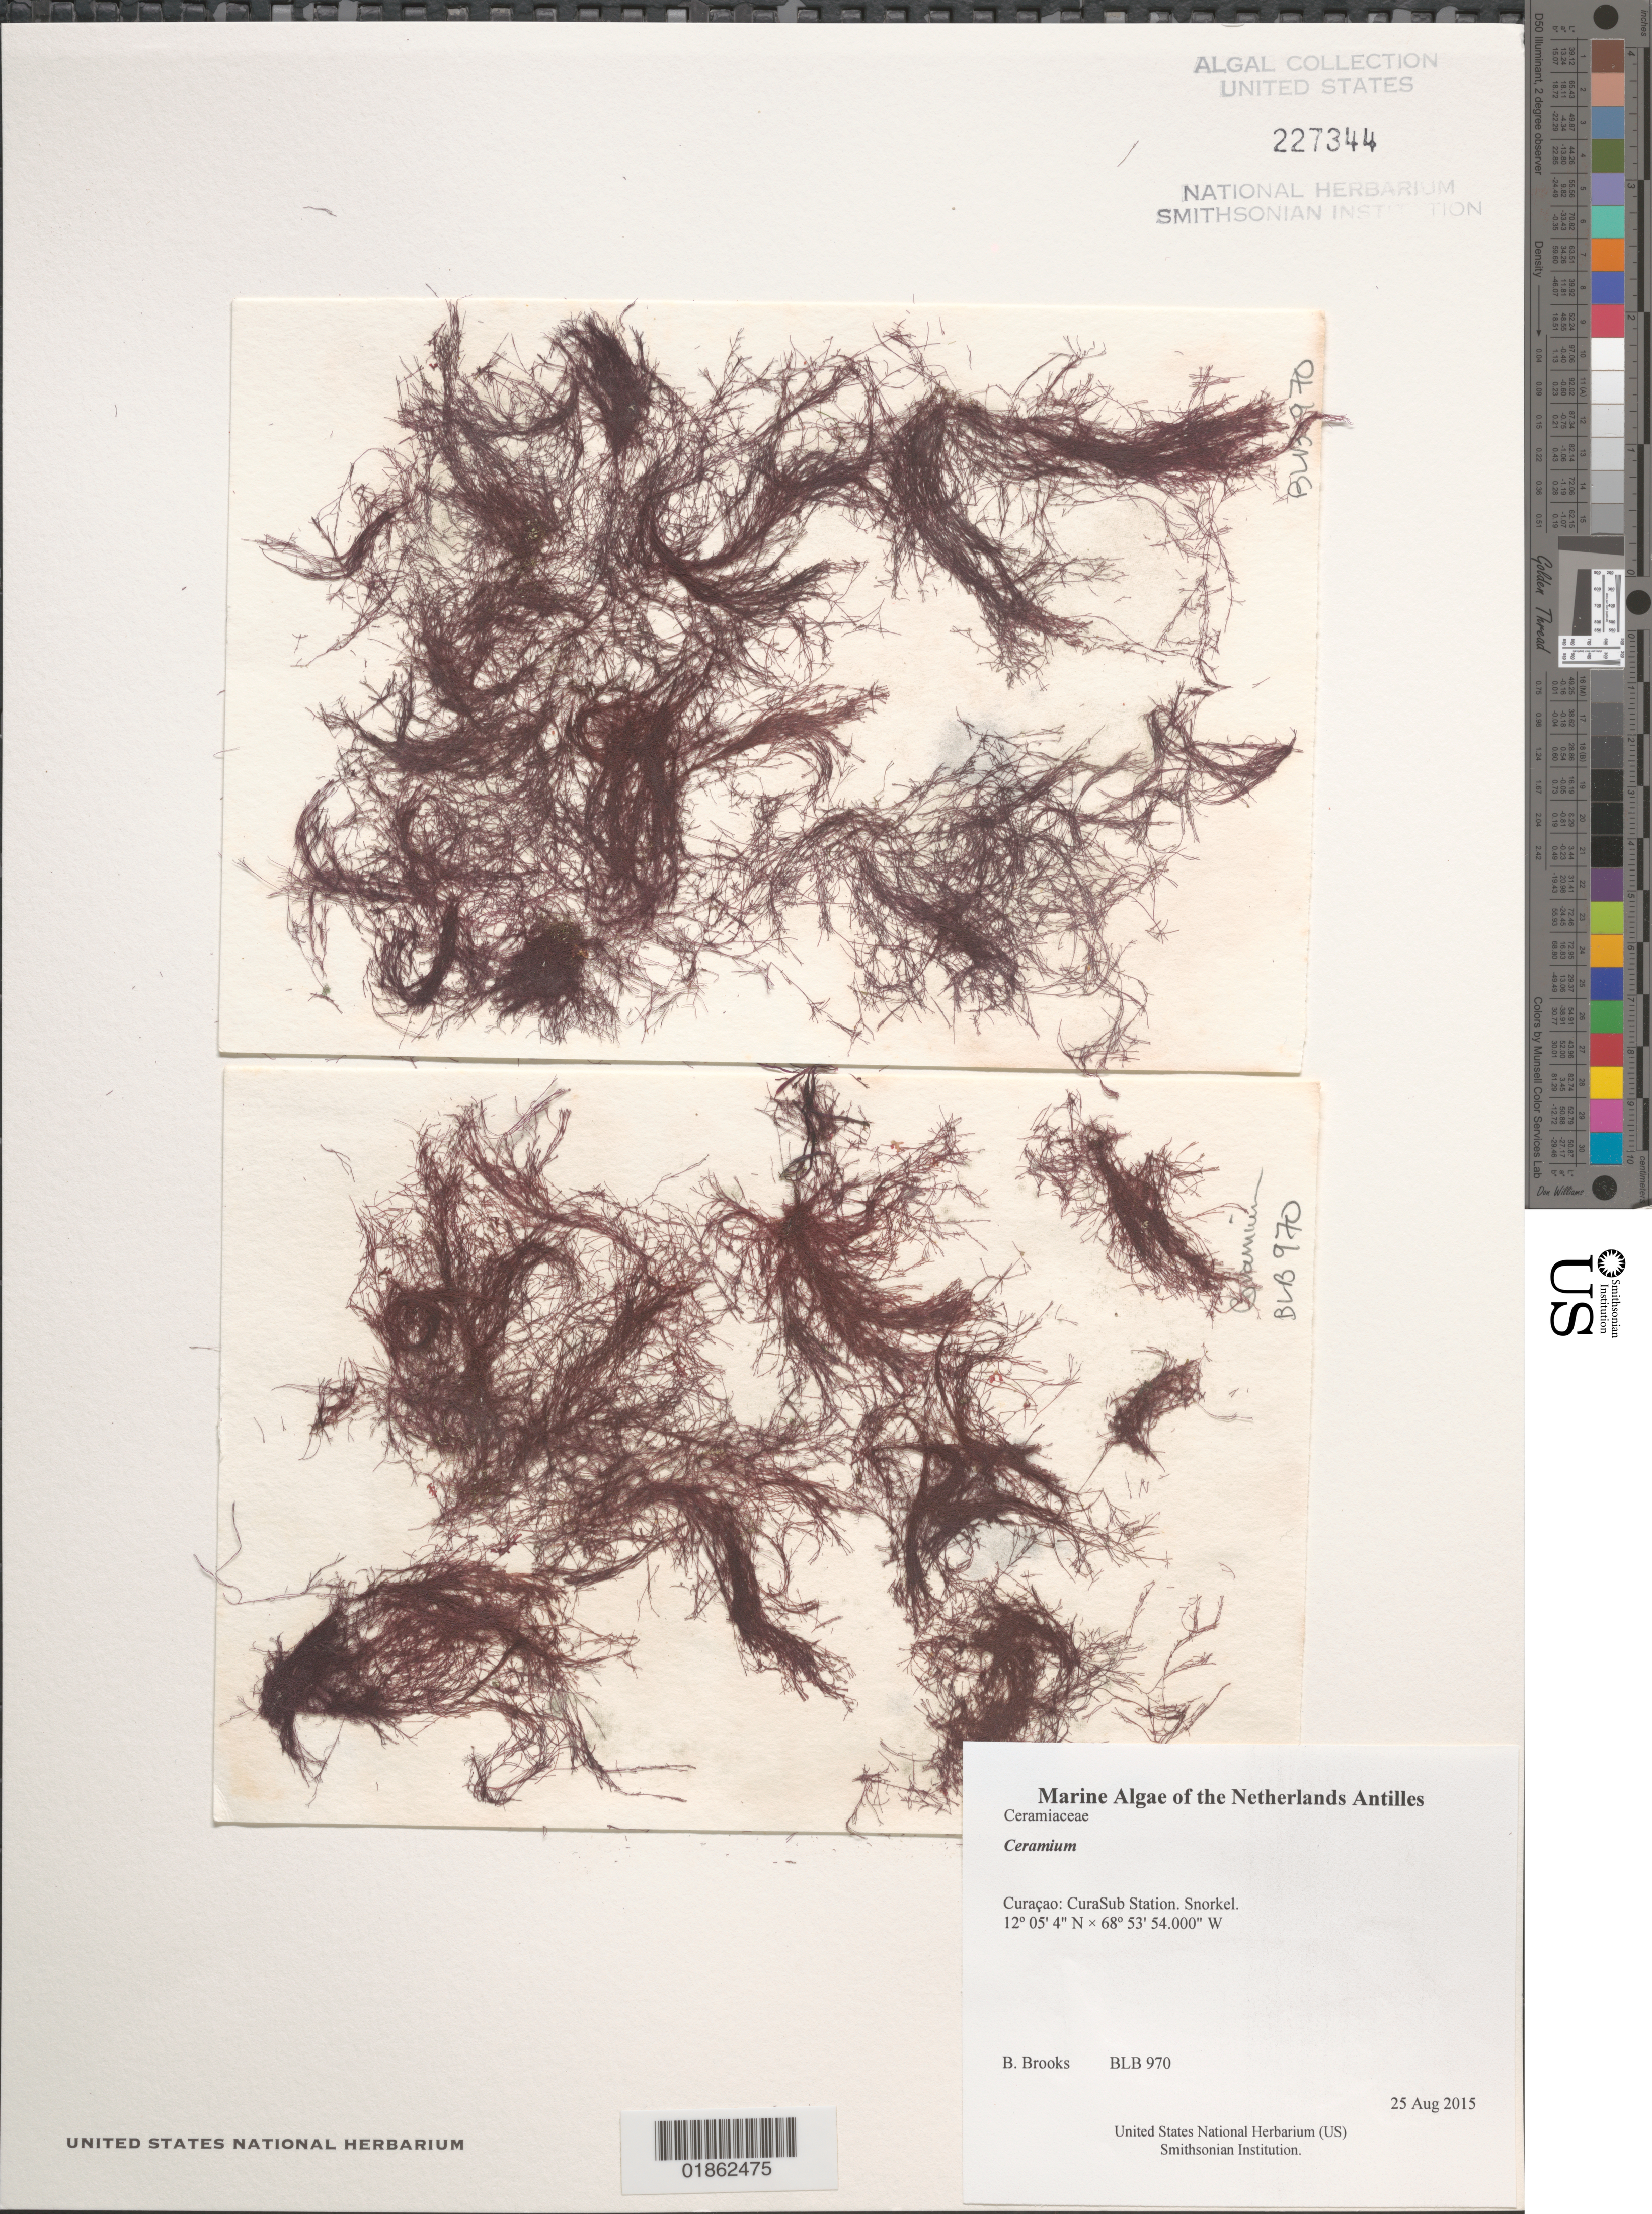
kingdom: Plantae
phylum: Rhodophyta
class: Florideophyceae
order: Ceramiales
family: Ceramiaceae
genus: Ceramium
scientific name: Ceramium sp.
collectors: B. Brooks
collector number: BLB 970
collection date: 2015-08-25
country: Curaçao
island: Curaçao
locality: CuraSub Station. Snorkel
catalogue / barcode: US 227344